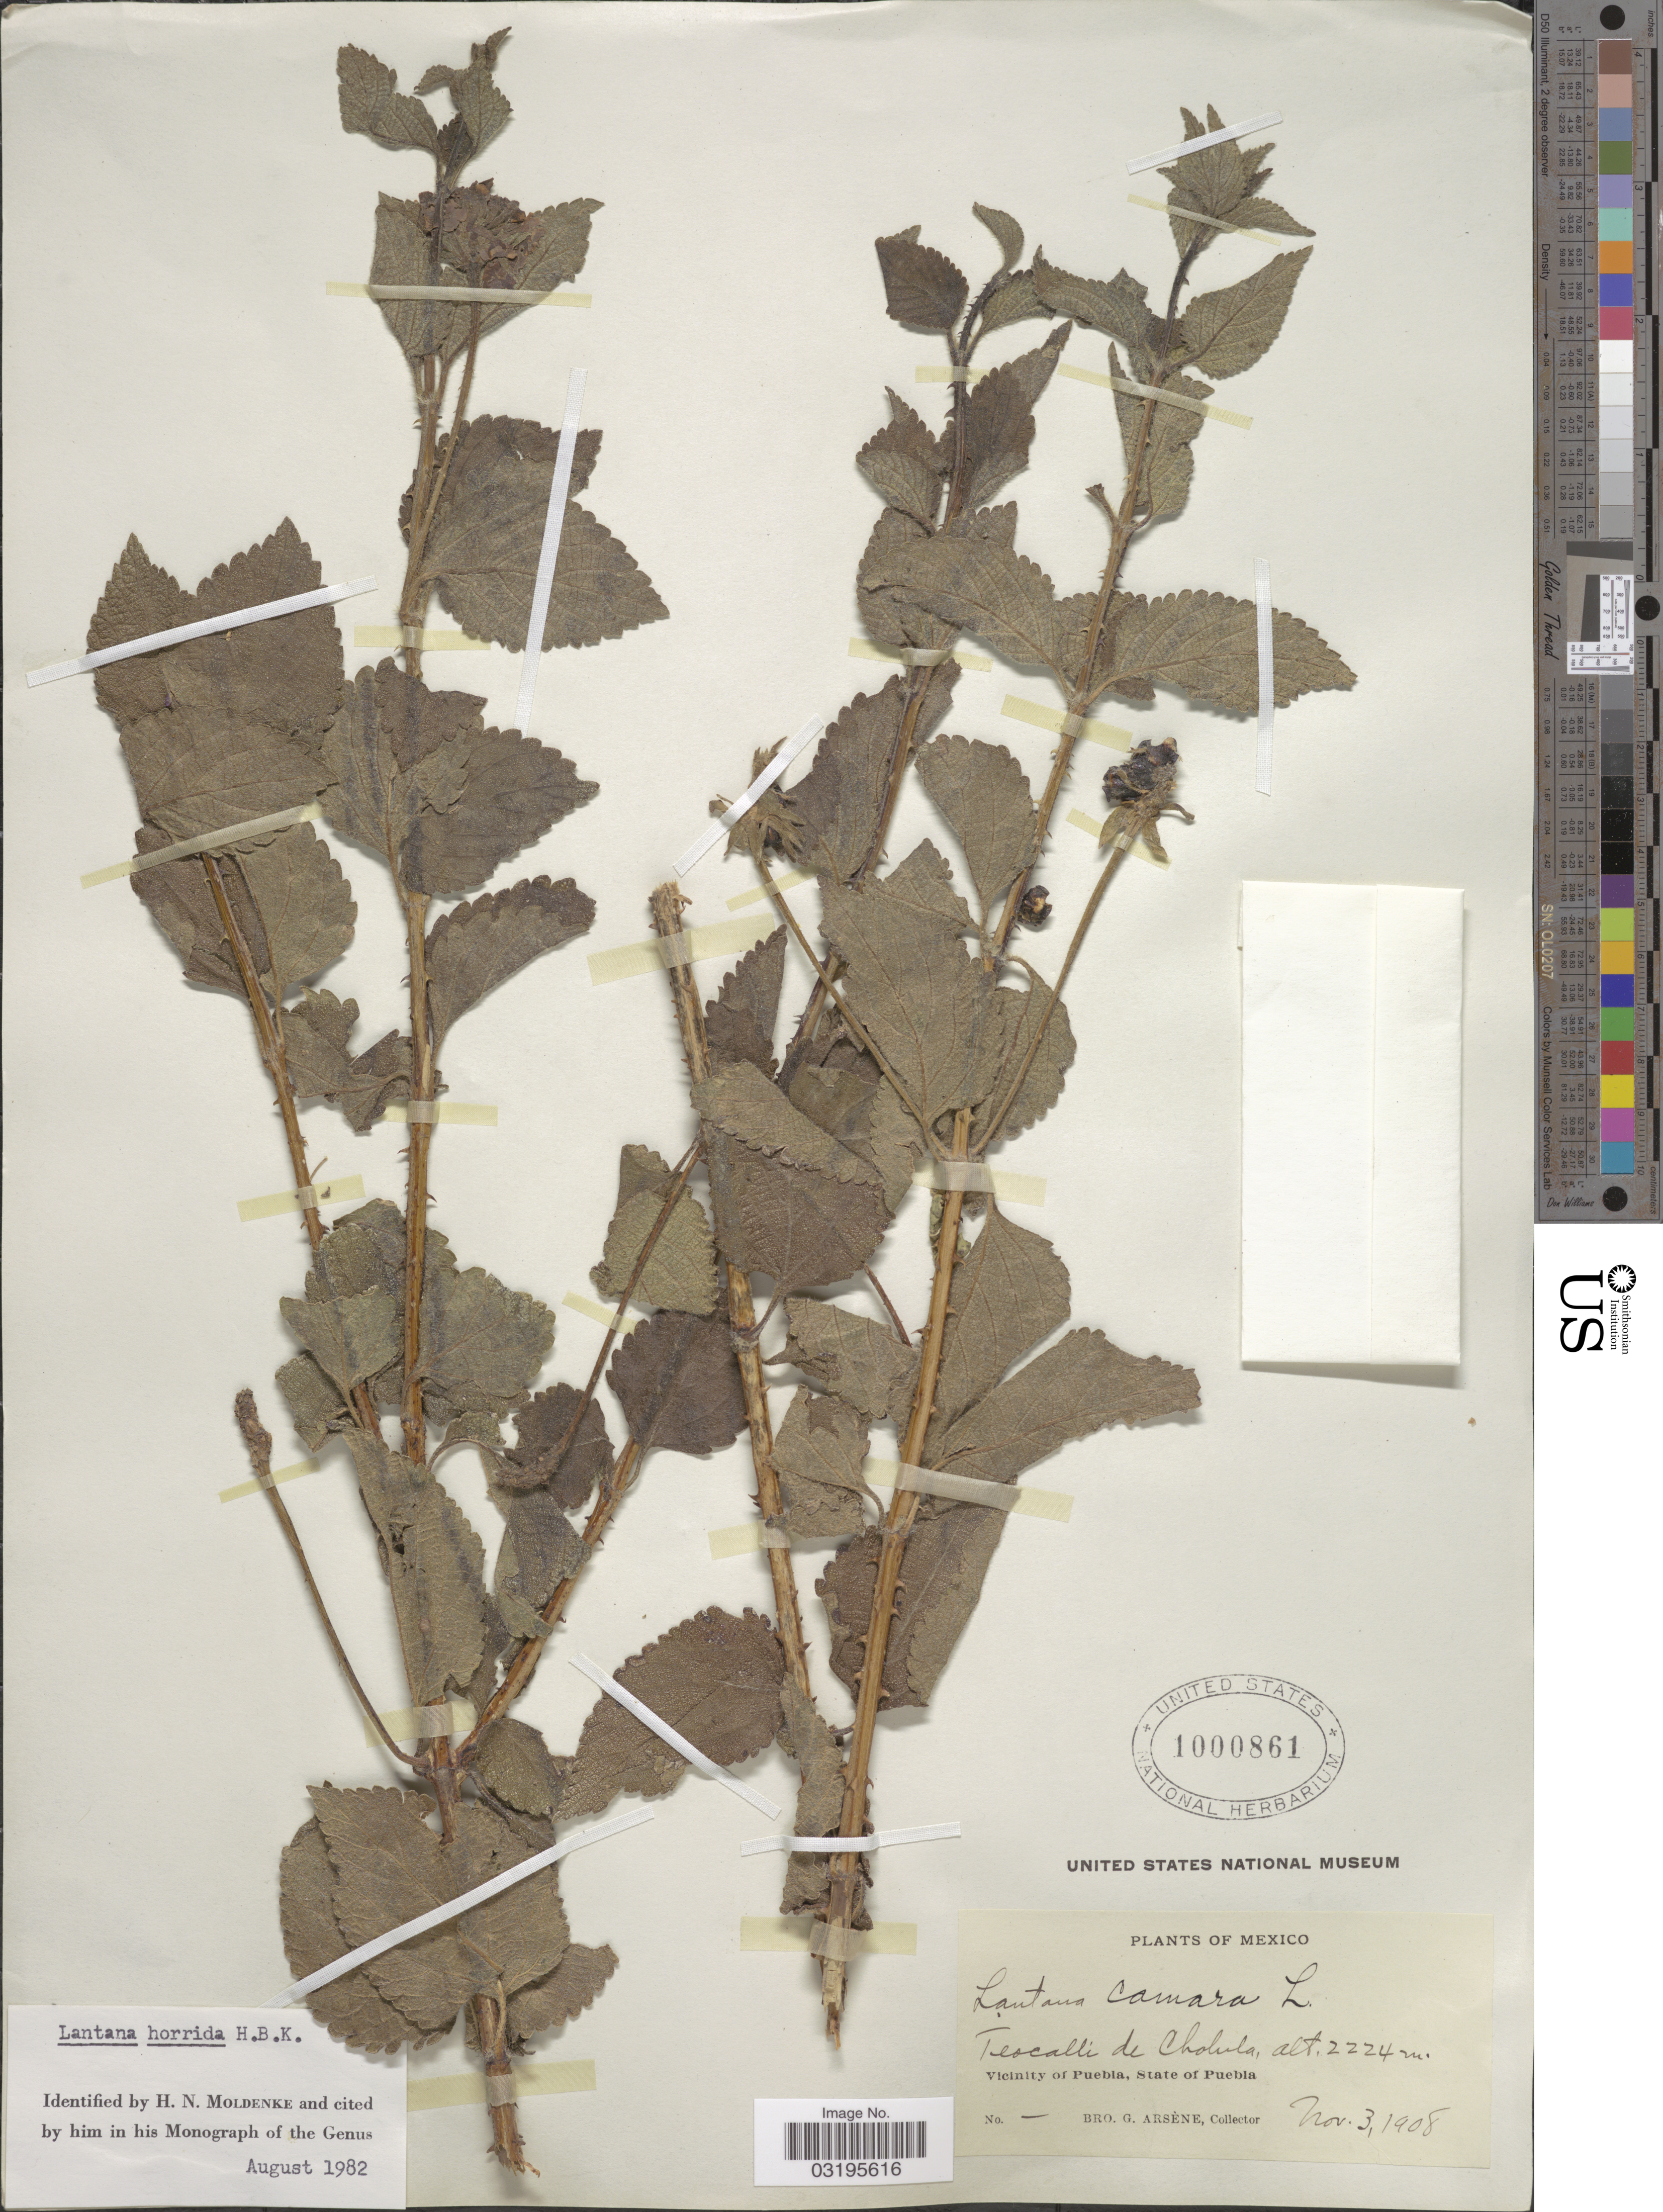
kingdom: Plantae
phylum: Tracheophyta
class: Magnoliopsida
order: Lamiales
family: Verbenaceae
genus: Lantana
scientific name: Lantana horrida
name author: Kunth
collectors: Bro. G. Arsène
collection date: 1908-11-03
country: Mexico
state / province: Puebla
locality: Teocalli de Cholula. Vicinity of Puebla.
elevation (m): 2224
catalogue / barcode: US 1000861